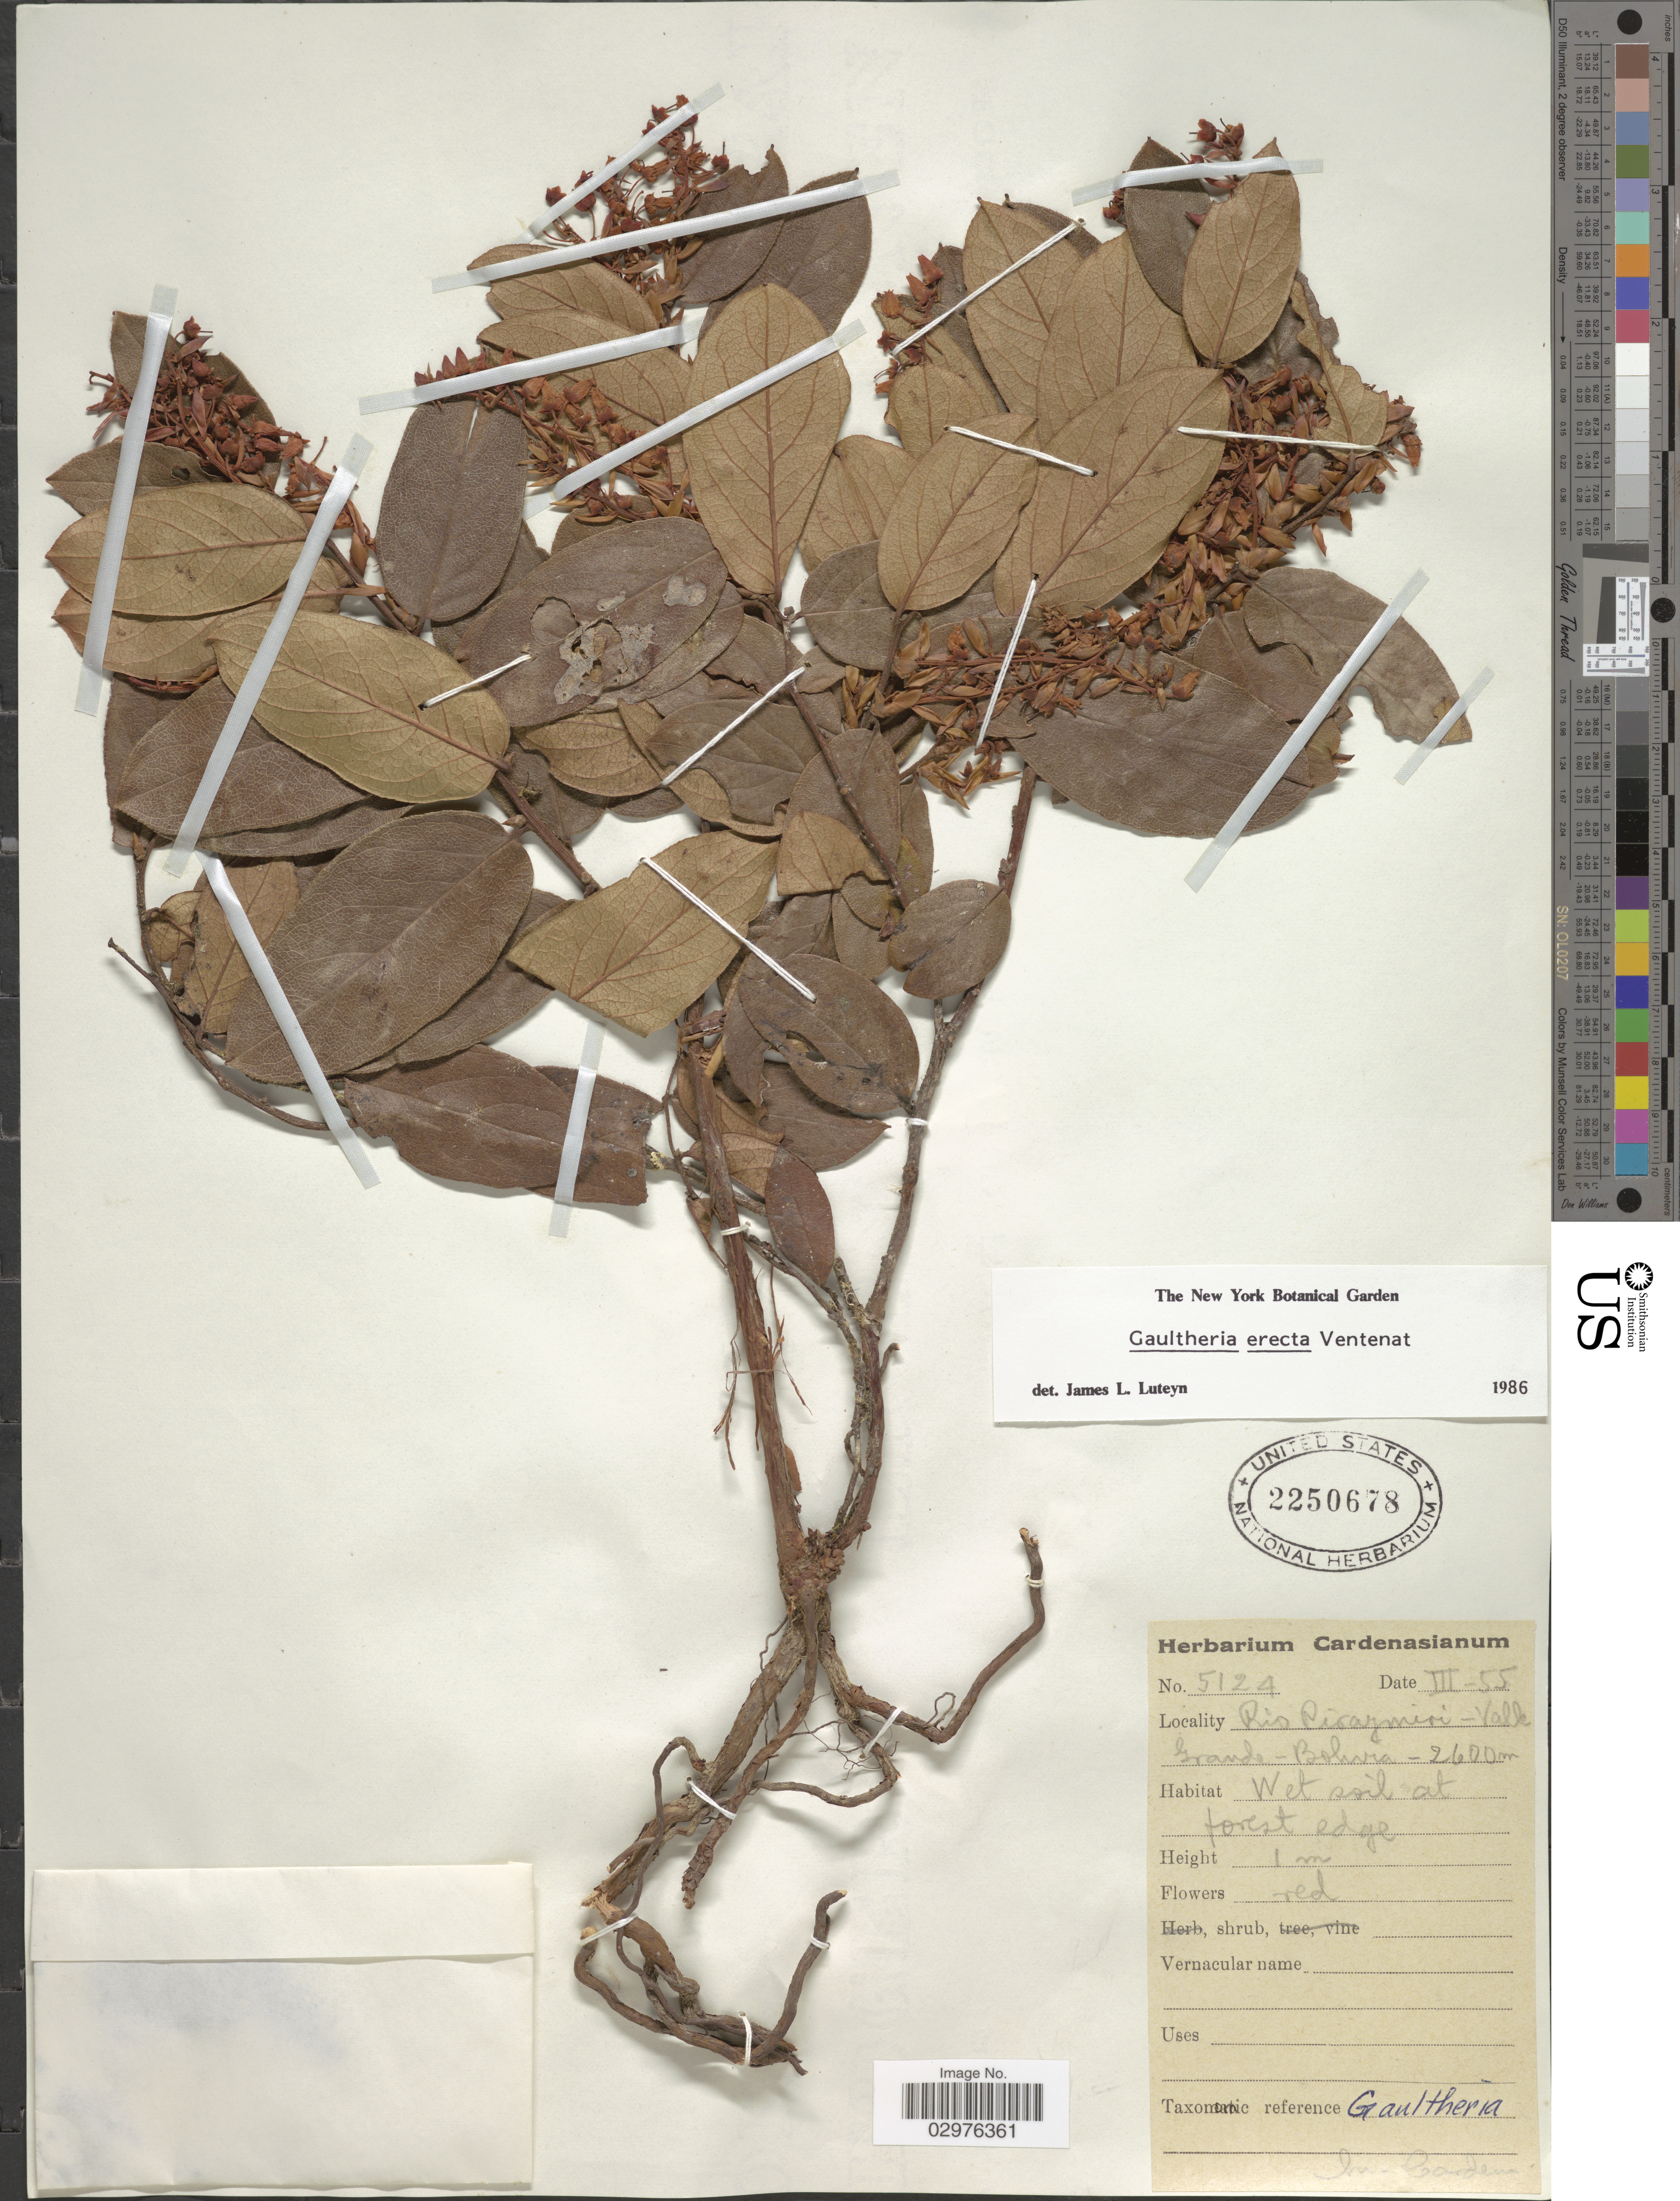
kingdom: Plantae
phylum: Tracheophyta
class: Magnoliopsida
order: Ericales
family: Ericaceae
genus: Gaultheria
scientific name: Gaultheria erecta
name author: Vent.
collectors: M. Cárdenas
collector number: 5124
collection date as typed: Transcribed d/m/y: /3/55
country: Bolivia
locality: Rio Piraymiri - Valle Grande.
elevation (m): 2600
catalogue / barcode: US 2250678